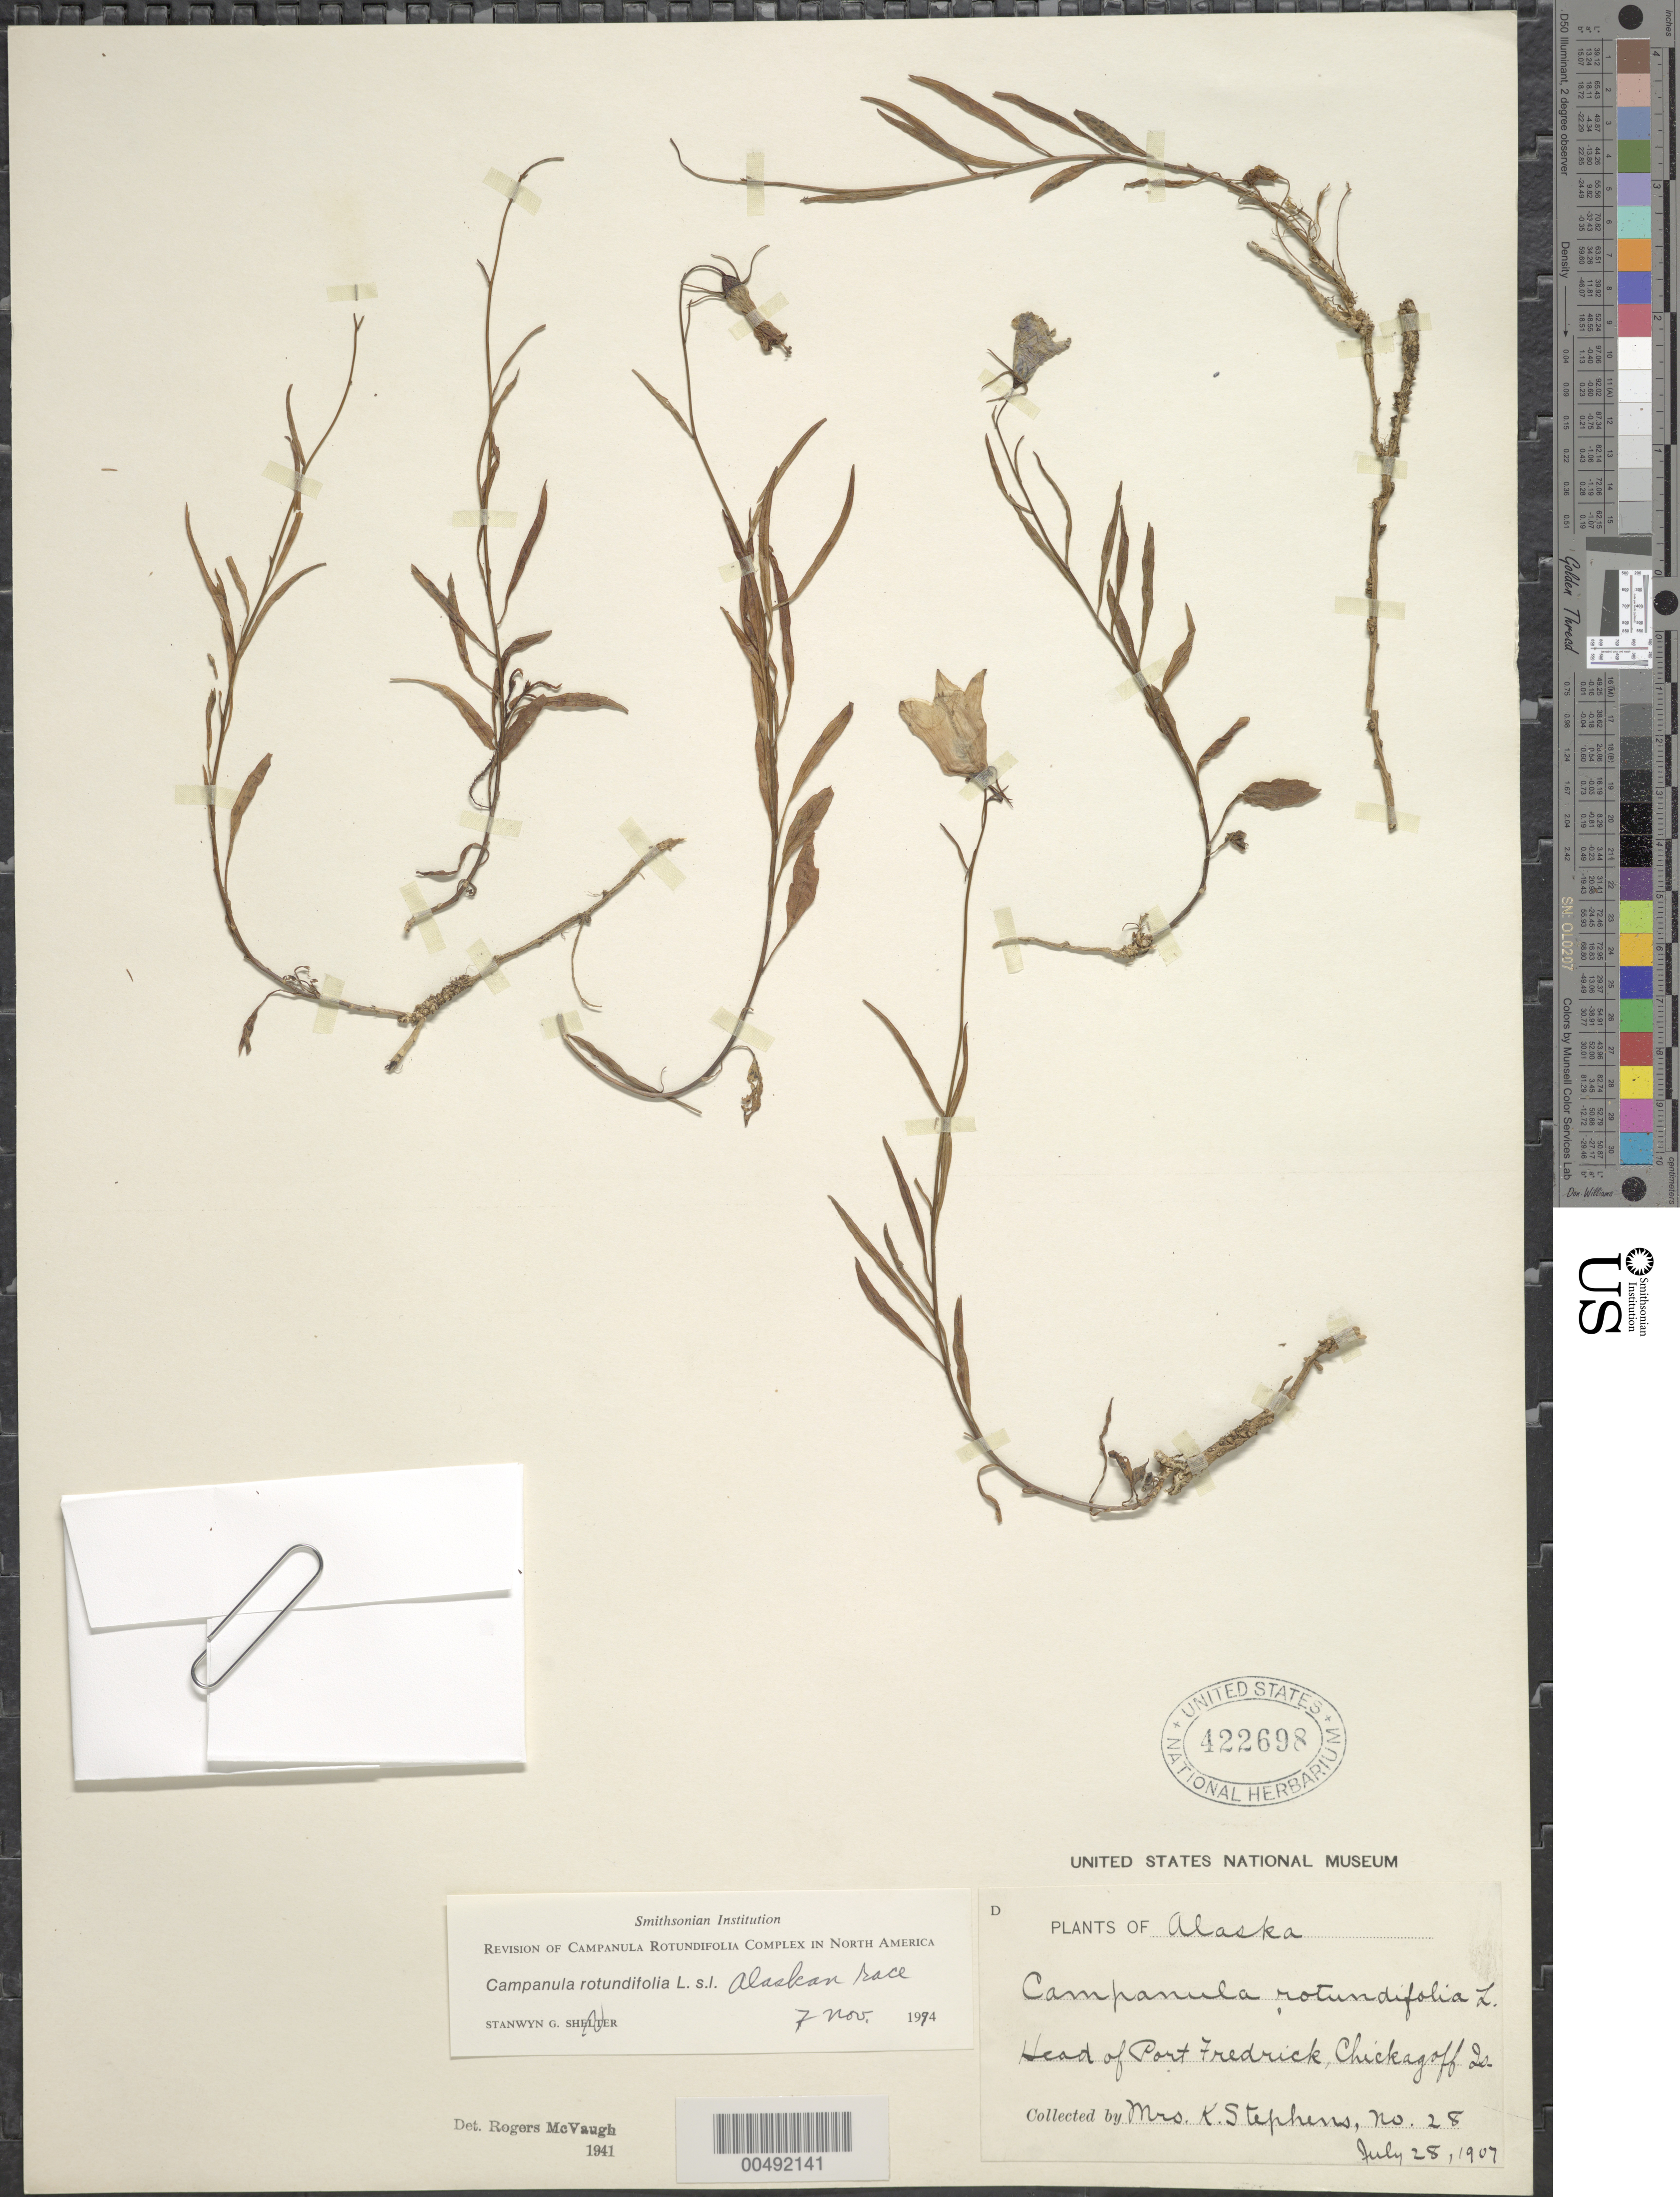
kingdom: Plantae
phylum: Tracheophyta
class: Magnoliopsida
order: Asterales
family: Campanulaceae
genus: Campanula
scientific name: Campanula rotundifolia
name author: L.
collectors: K. Stephens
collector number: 28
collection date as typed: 28 Jul 1907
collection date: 1907-07-28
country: United States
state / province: Alaska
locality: Chickagoff Is.ead of Port Fredrick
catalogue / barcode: US 422698